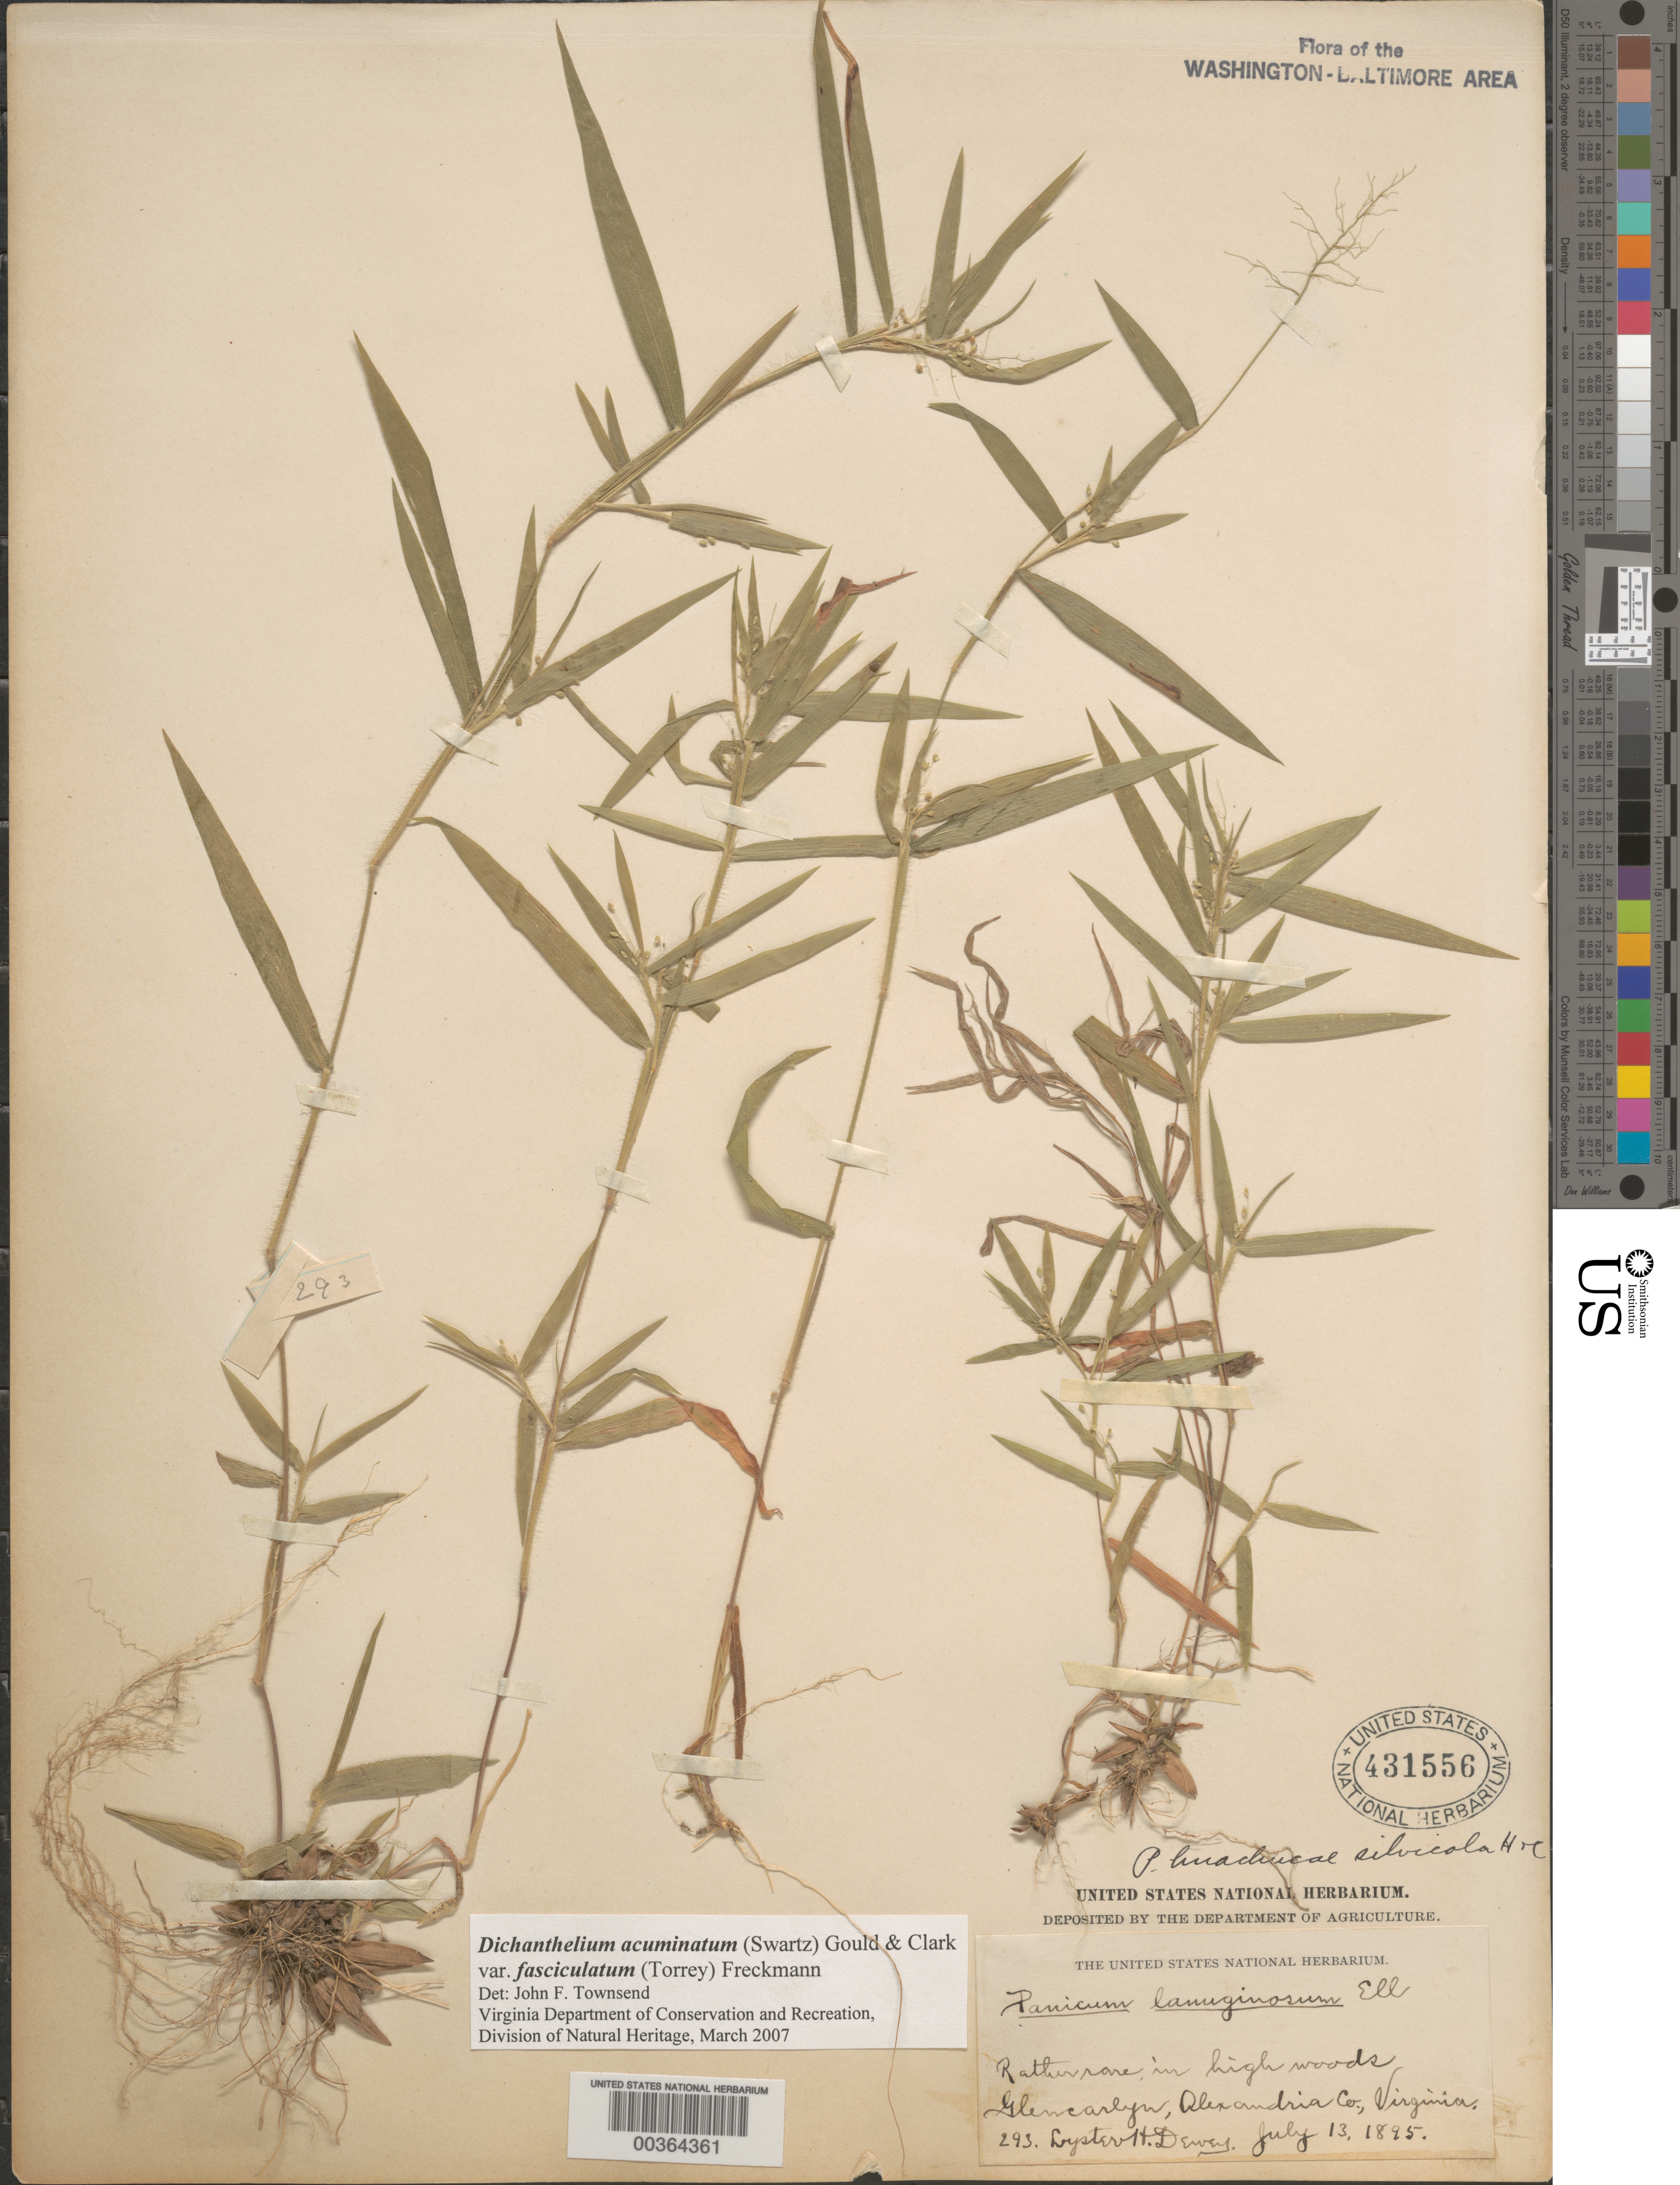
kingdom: Plantae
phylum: Tracheophyta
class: Liliopsida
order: Poales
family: Poaceae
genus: Dichanthelium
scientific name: Dichanthelium acuminatum var. fasciculatum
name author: (Torr.) Freckmann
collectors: L. H. Dewey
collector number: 293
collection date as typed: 13 Jul 1895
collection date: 1895-07-13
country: United States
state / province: Virginia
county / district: Arlington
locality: Glencarlyn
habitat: In high woods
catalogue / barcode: US 431556